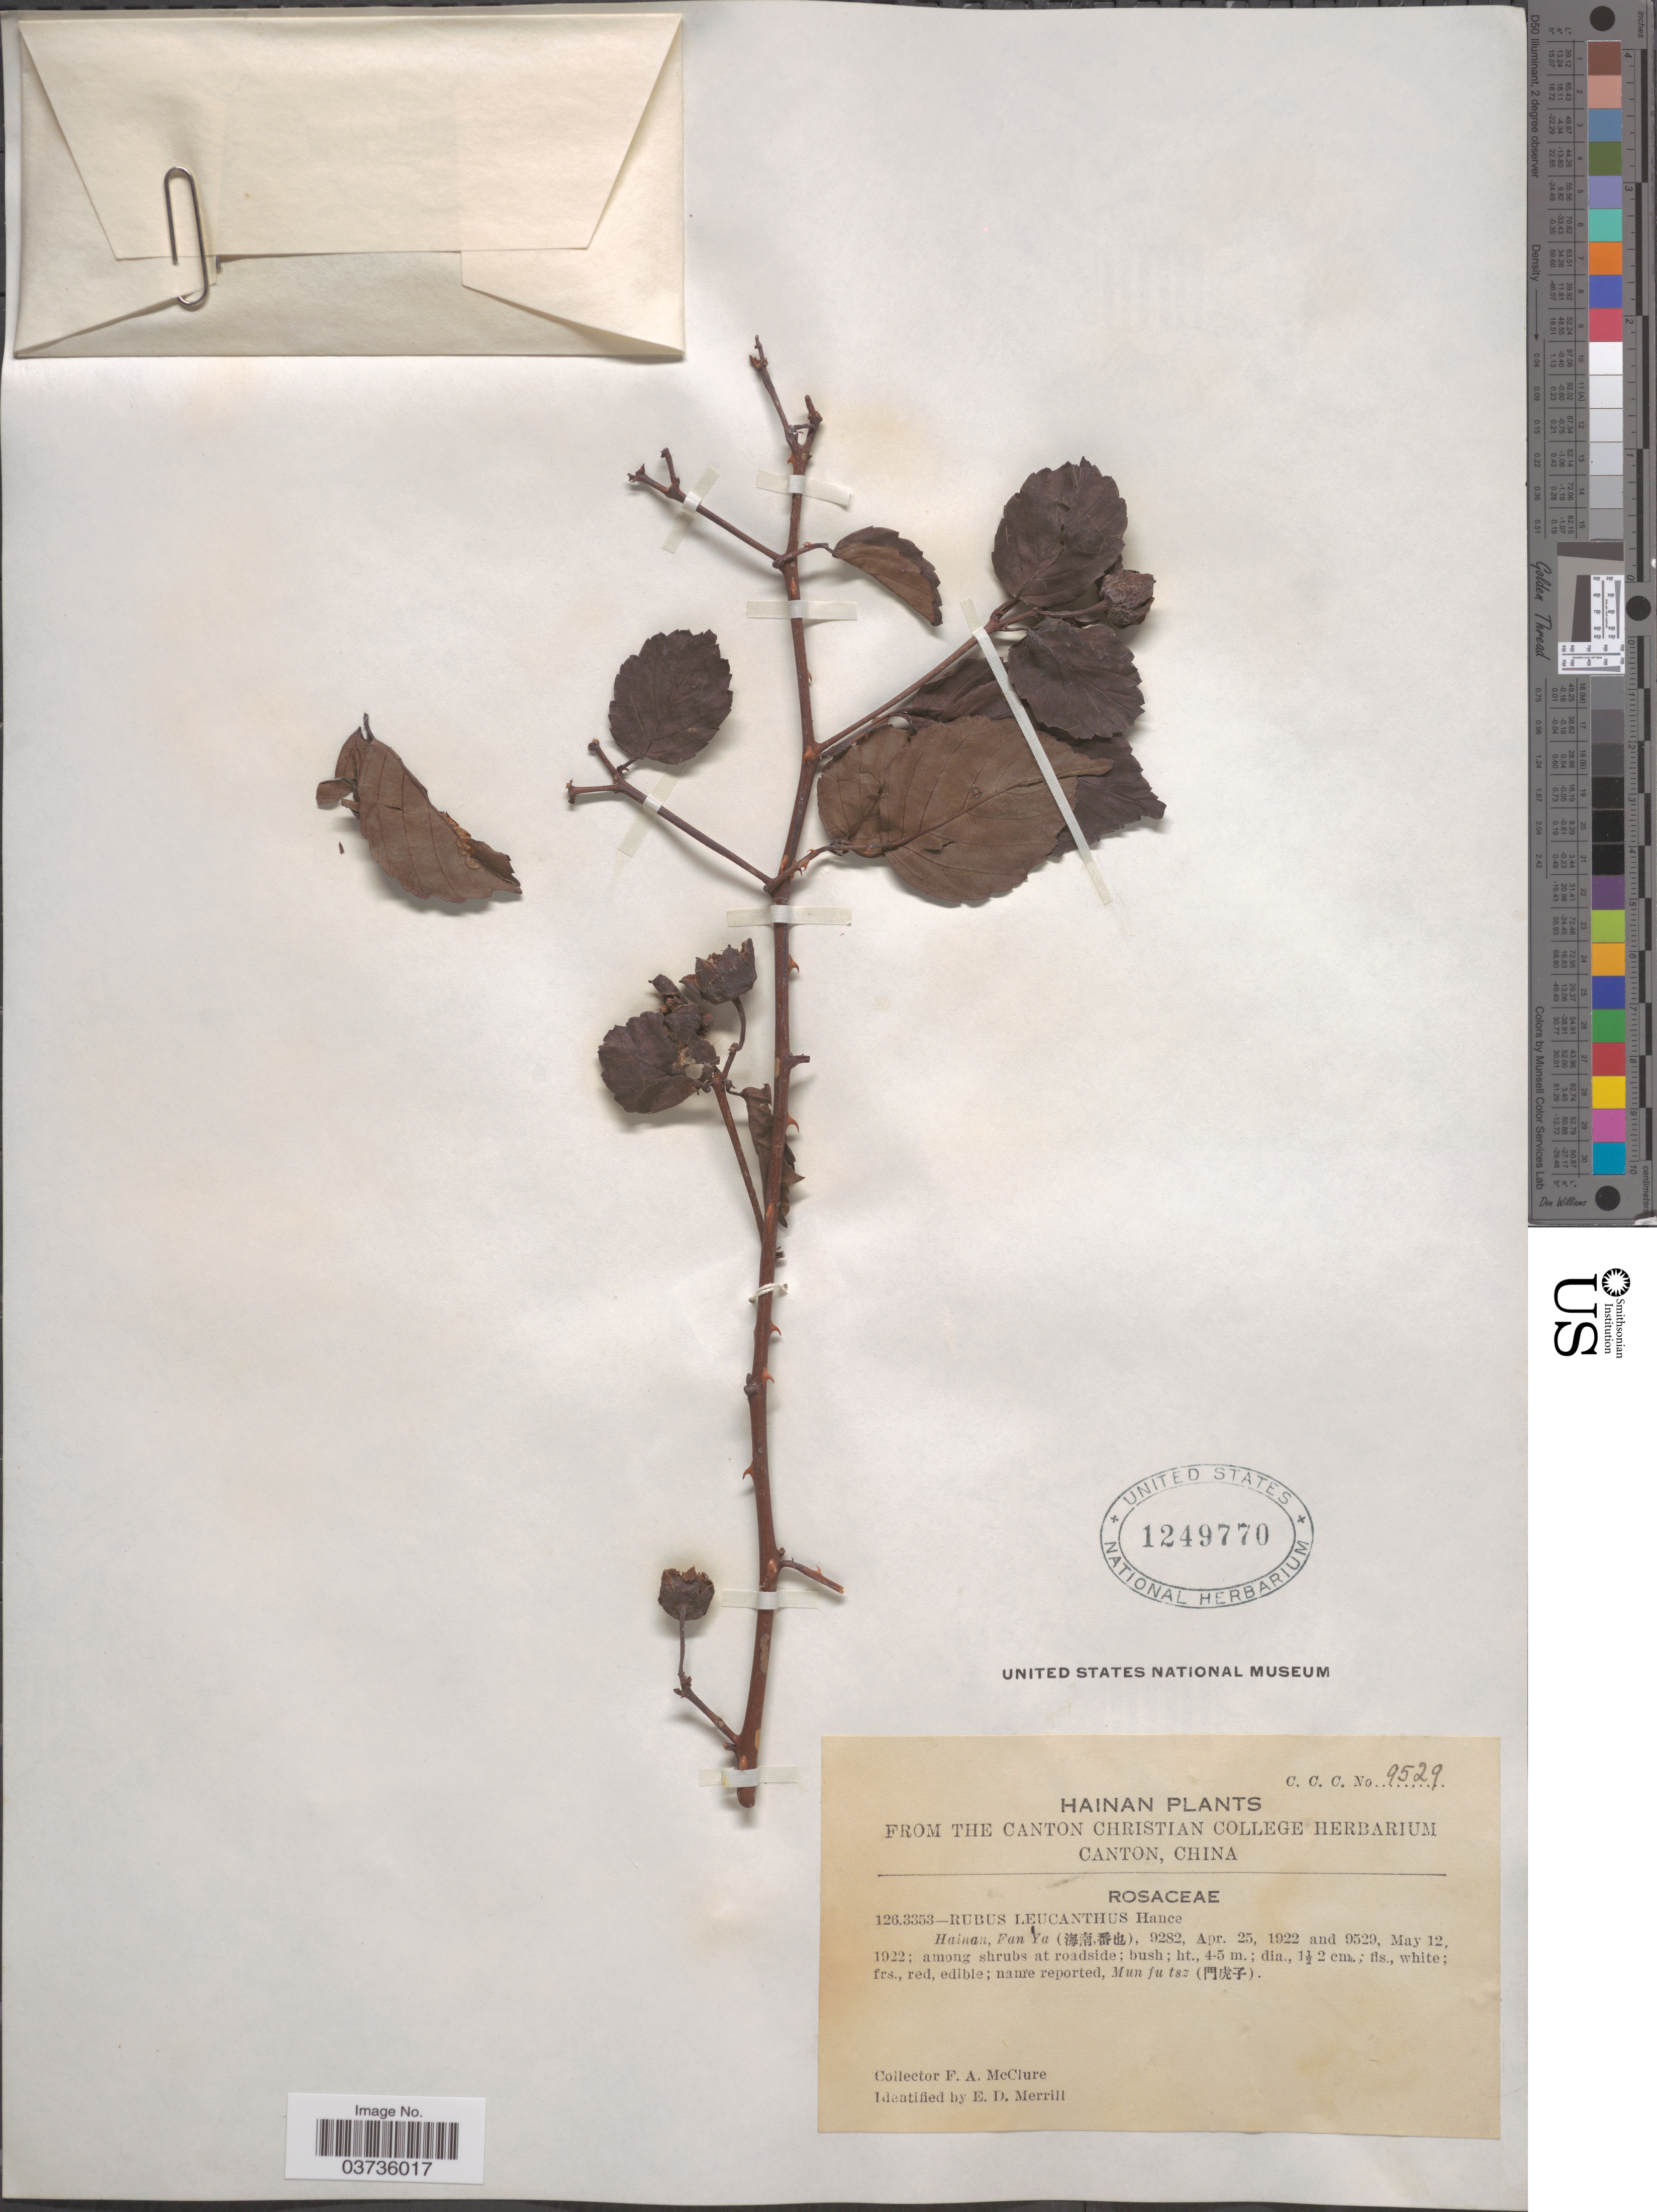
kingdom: Plantae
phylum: Tracheophyta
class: Magnoliopsida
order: Rosales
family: Rosaceae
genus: Rubus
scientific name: Rubus leucanthus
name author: Hance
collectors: F. A. McClure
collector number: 9529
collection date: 1922-05-12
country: China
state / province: Hainan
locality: Fan Ya (X).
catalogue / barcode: US 1249770